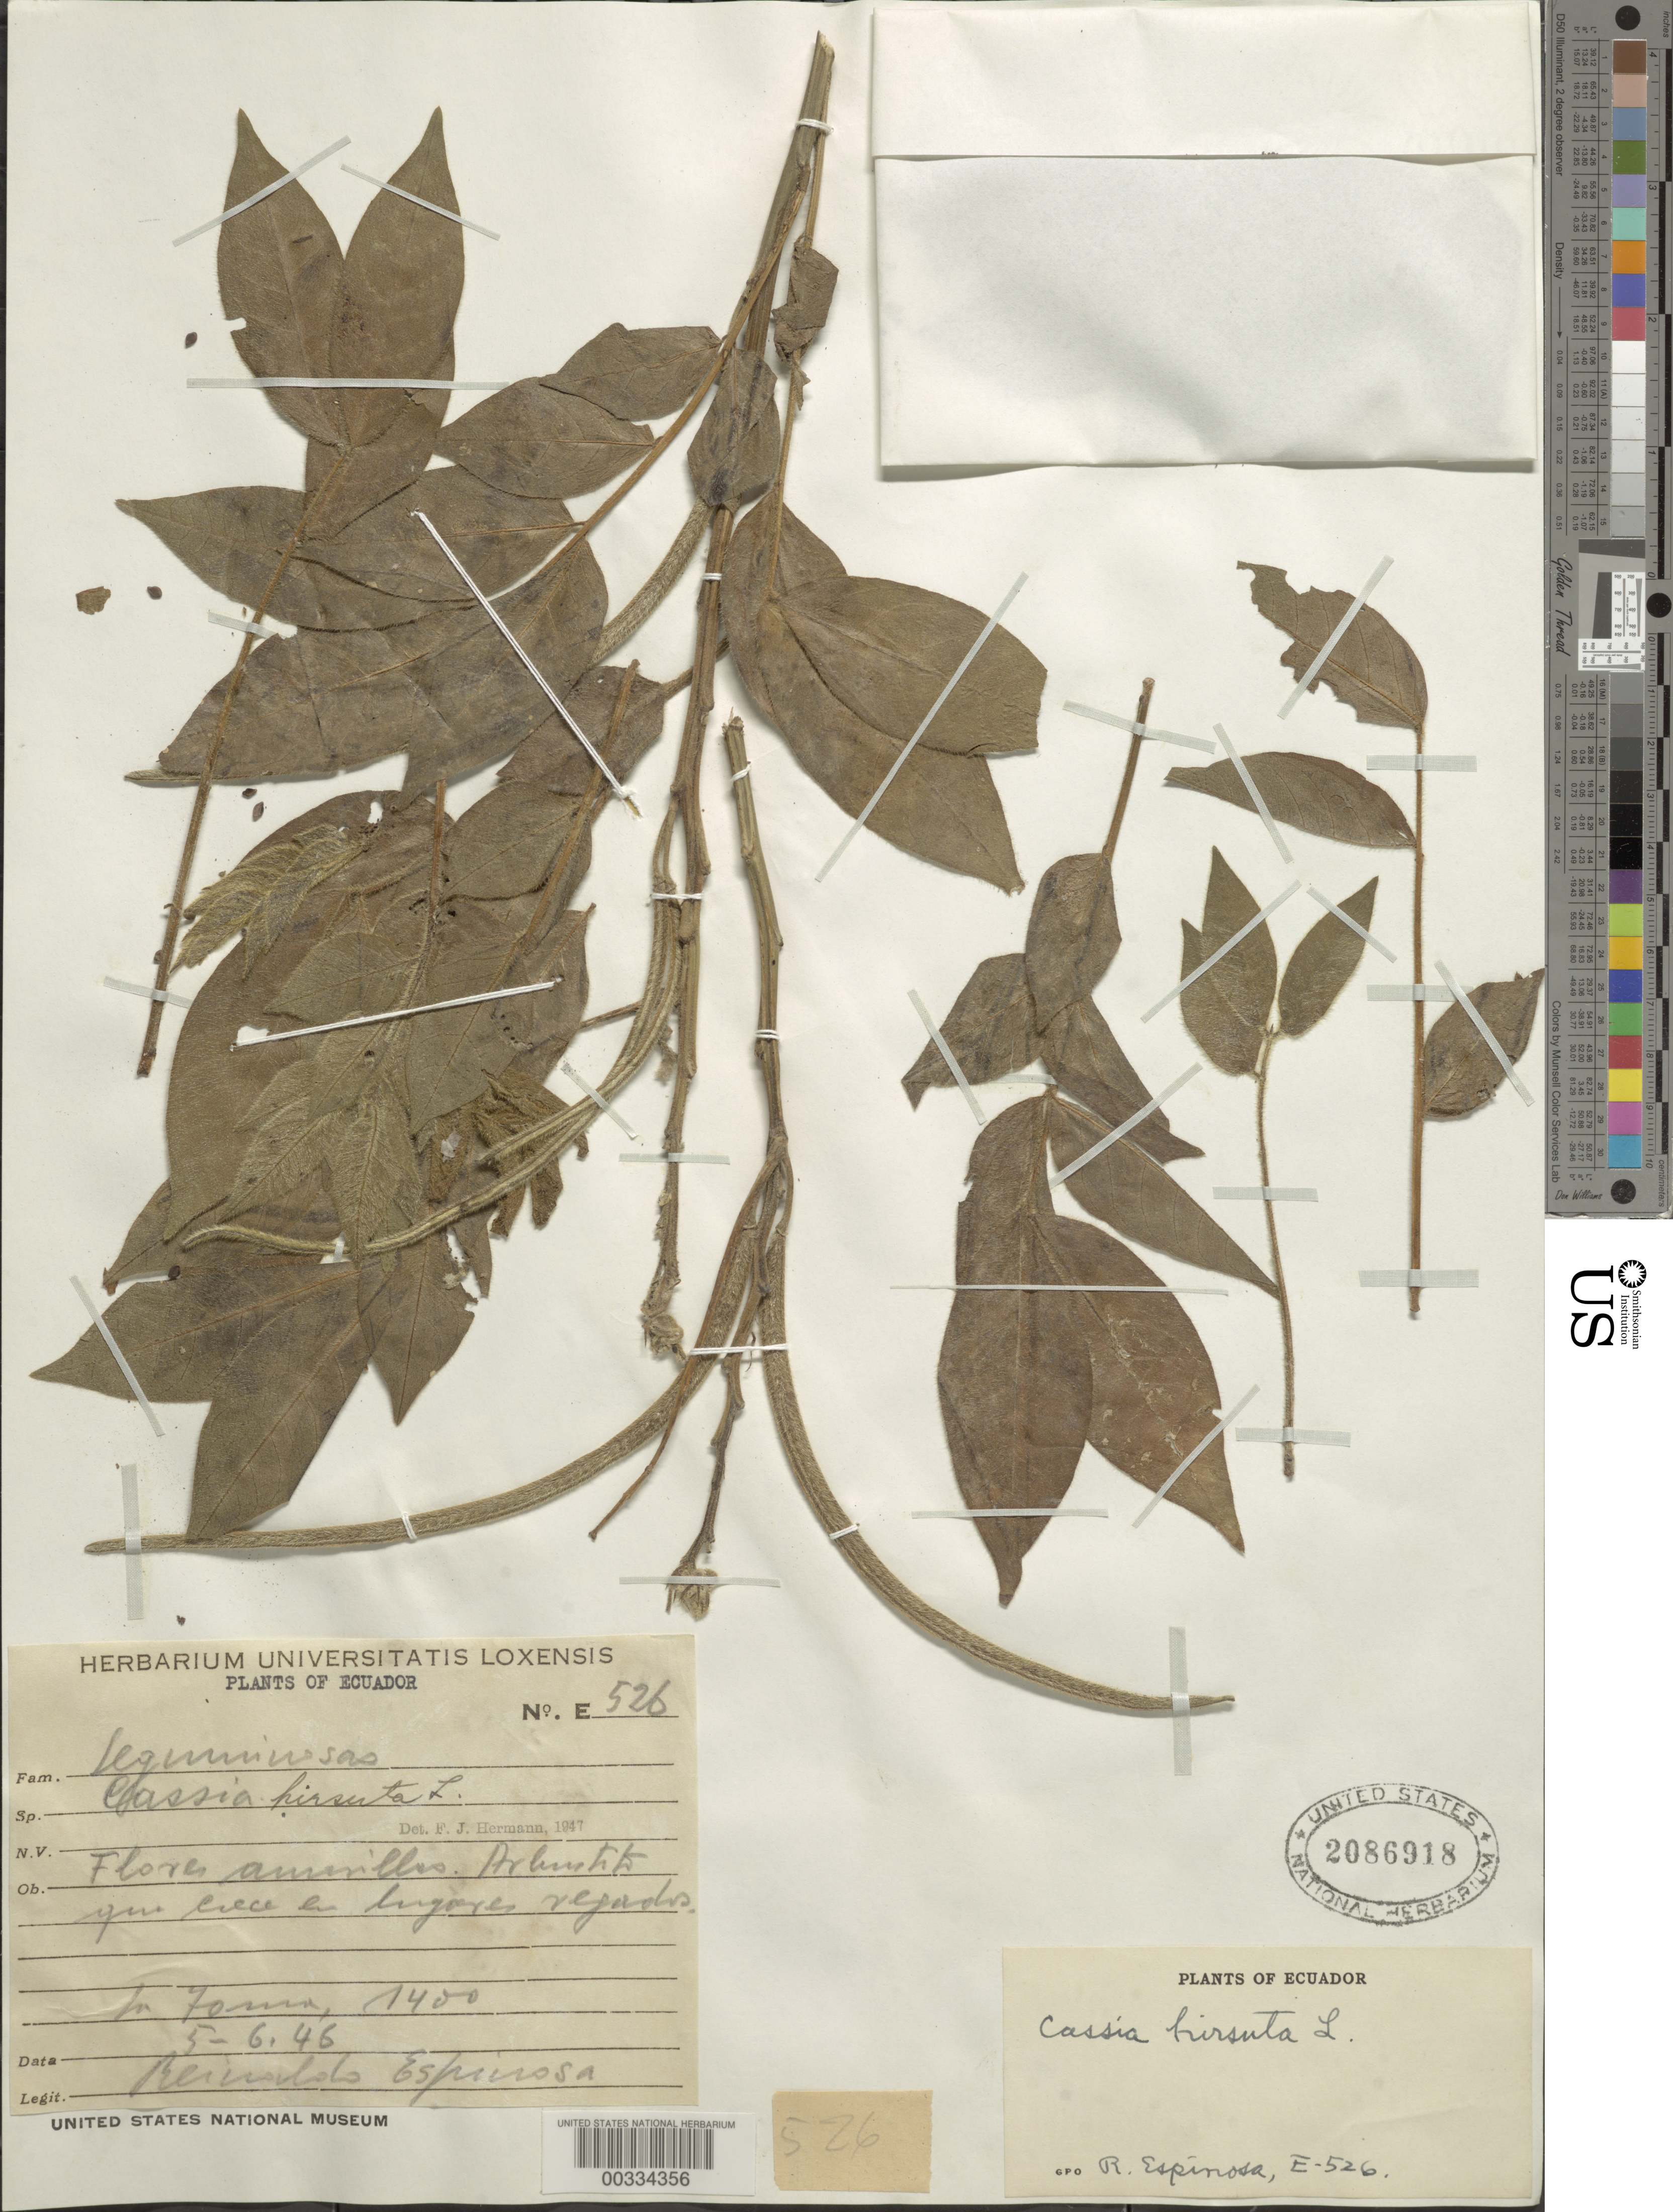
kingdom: Plantae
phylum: Tracheophyta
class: Magnoliopsida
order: Fabales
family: Fabaceae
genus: Senna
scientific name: Senna hirsuta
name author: (L.) H.S. Irwin & Barneby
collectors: R. Espinosa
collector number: E-526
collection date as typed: May 1946 to -- Jun 1946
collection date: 1946-05/1946-06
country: Ecuador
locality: In forna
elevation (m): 1400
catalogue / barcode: US 2086918